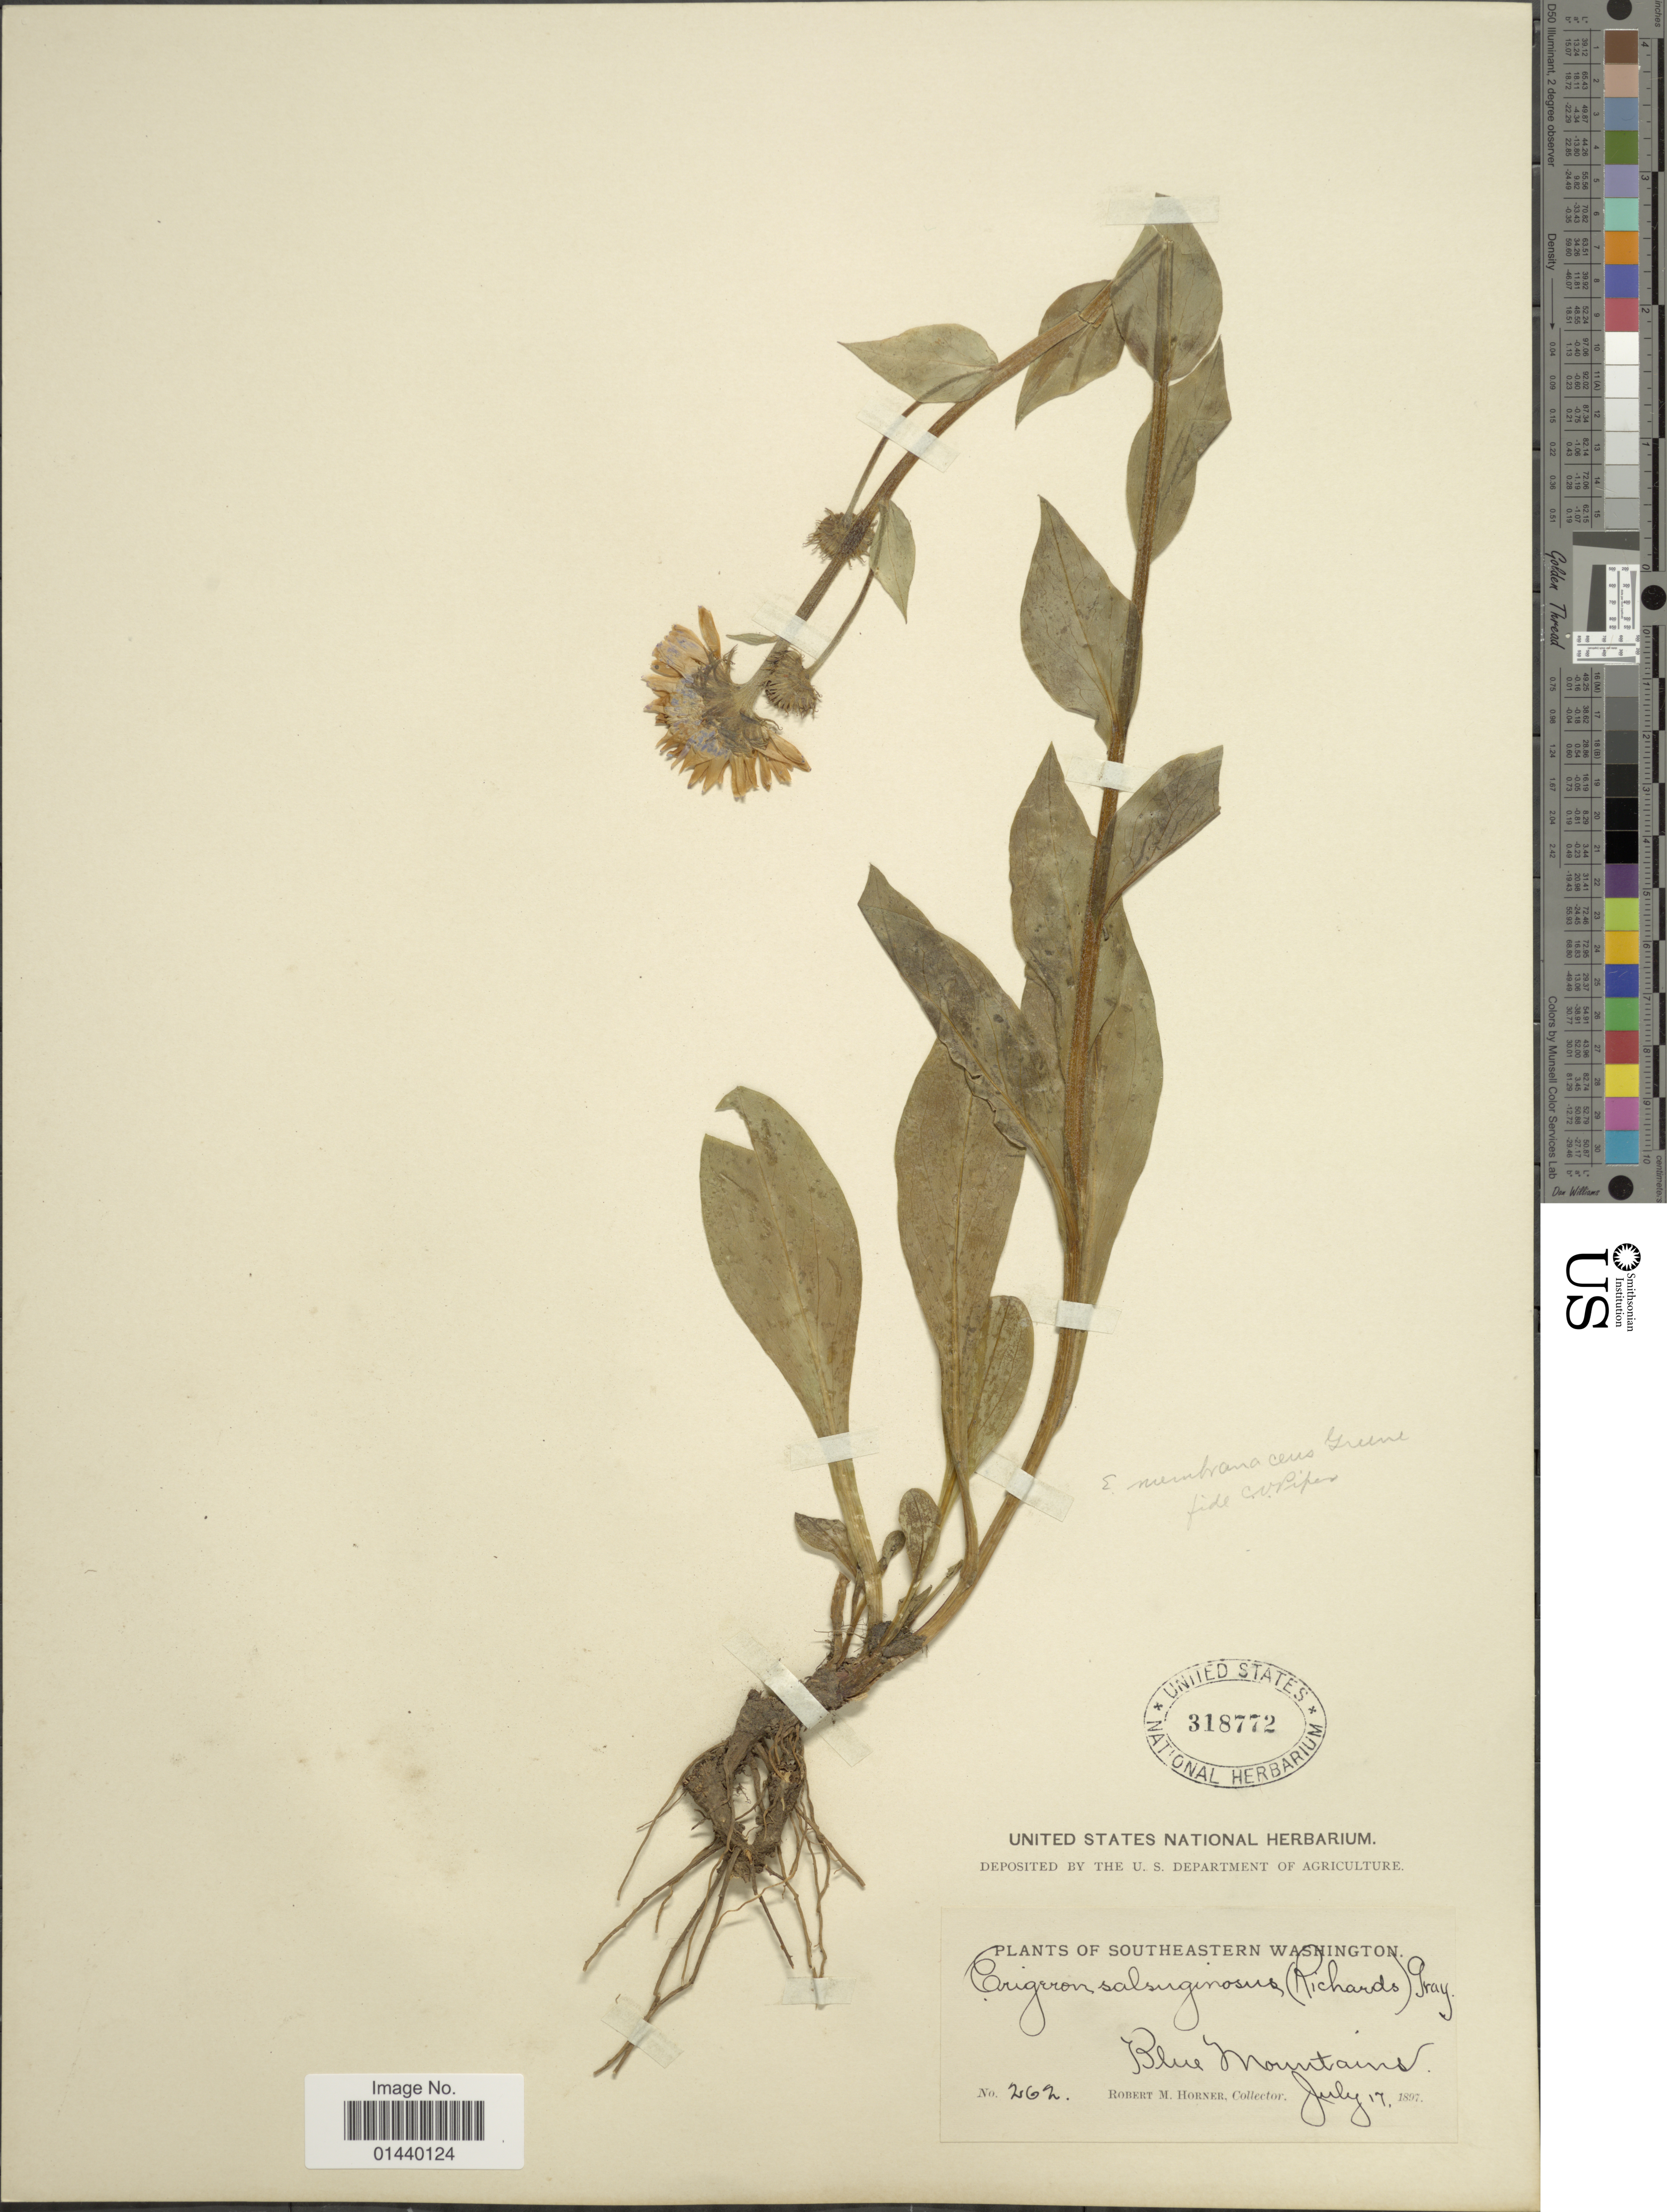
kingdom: Plantae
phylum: Tracheophyta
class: Magnoliopsida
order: Asterales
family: Asteraceae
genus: Erigeron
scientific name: Erigeron salsuginosus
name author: (Richardson ex R. Br.) A. Gray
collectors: R. Horner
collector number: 262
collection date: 1897-07-17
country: United States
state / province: Washington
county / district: Clallam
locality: Southeastern Washington. Blue Mountains.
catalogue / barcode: US 318772